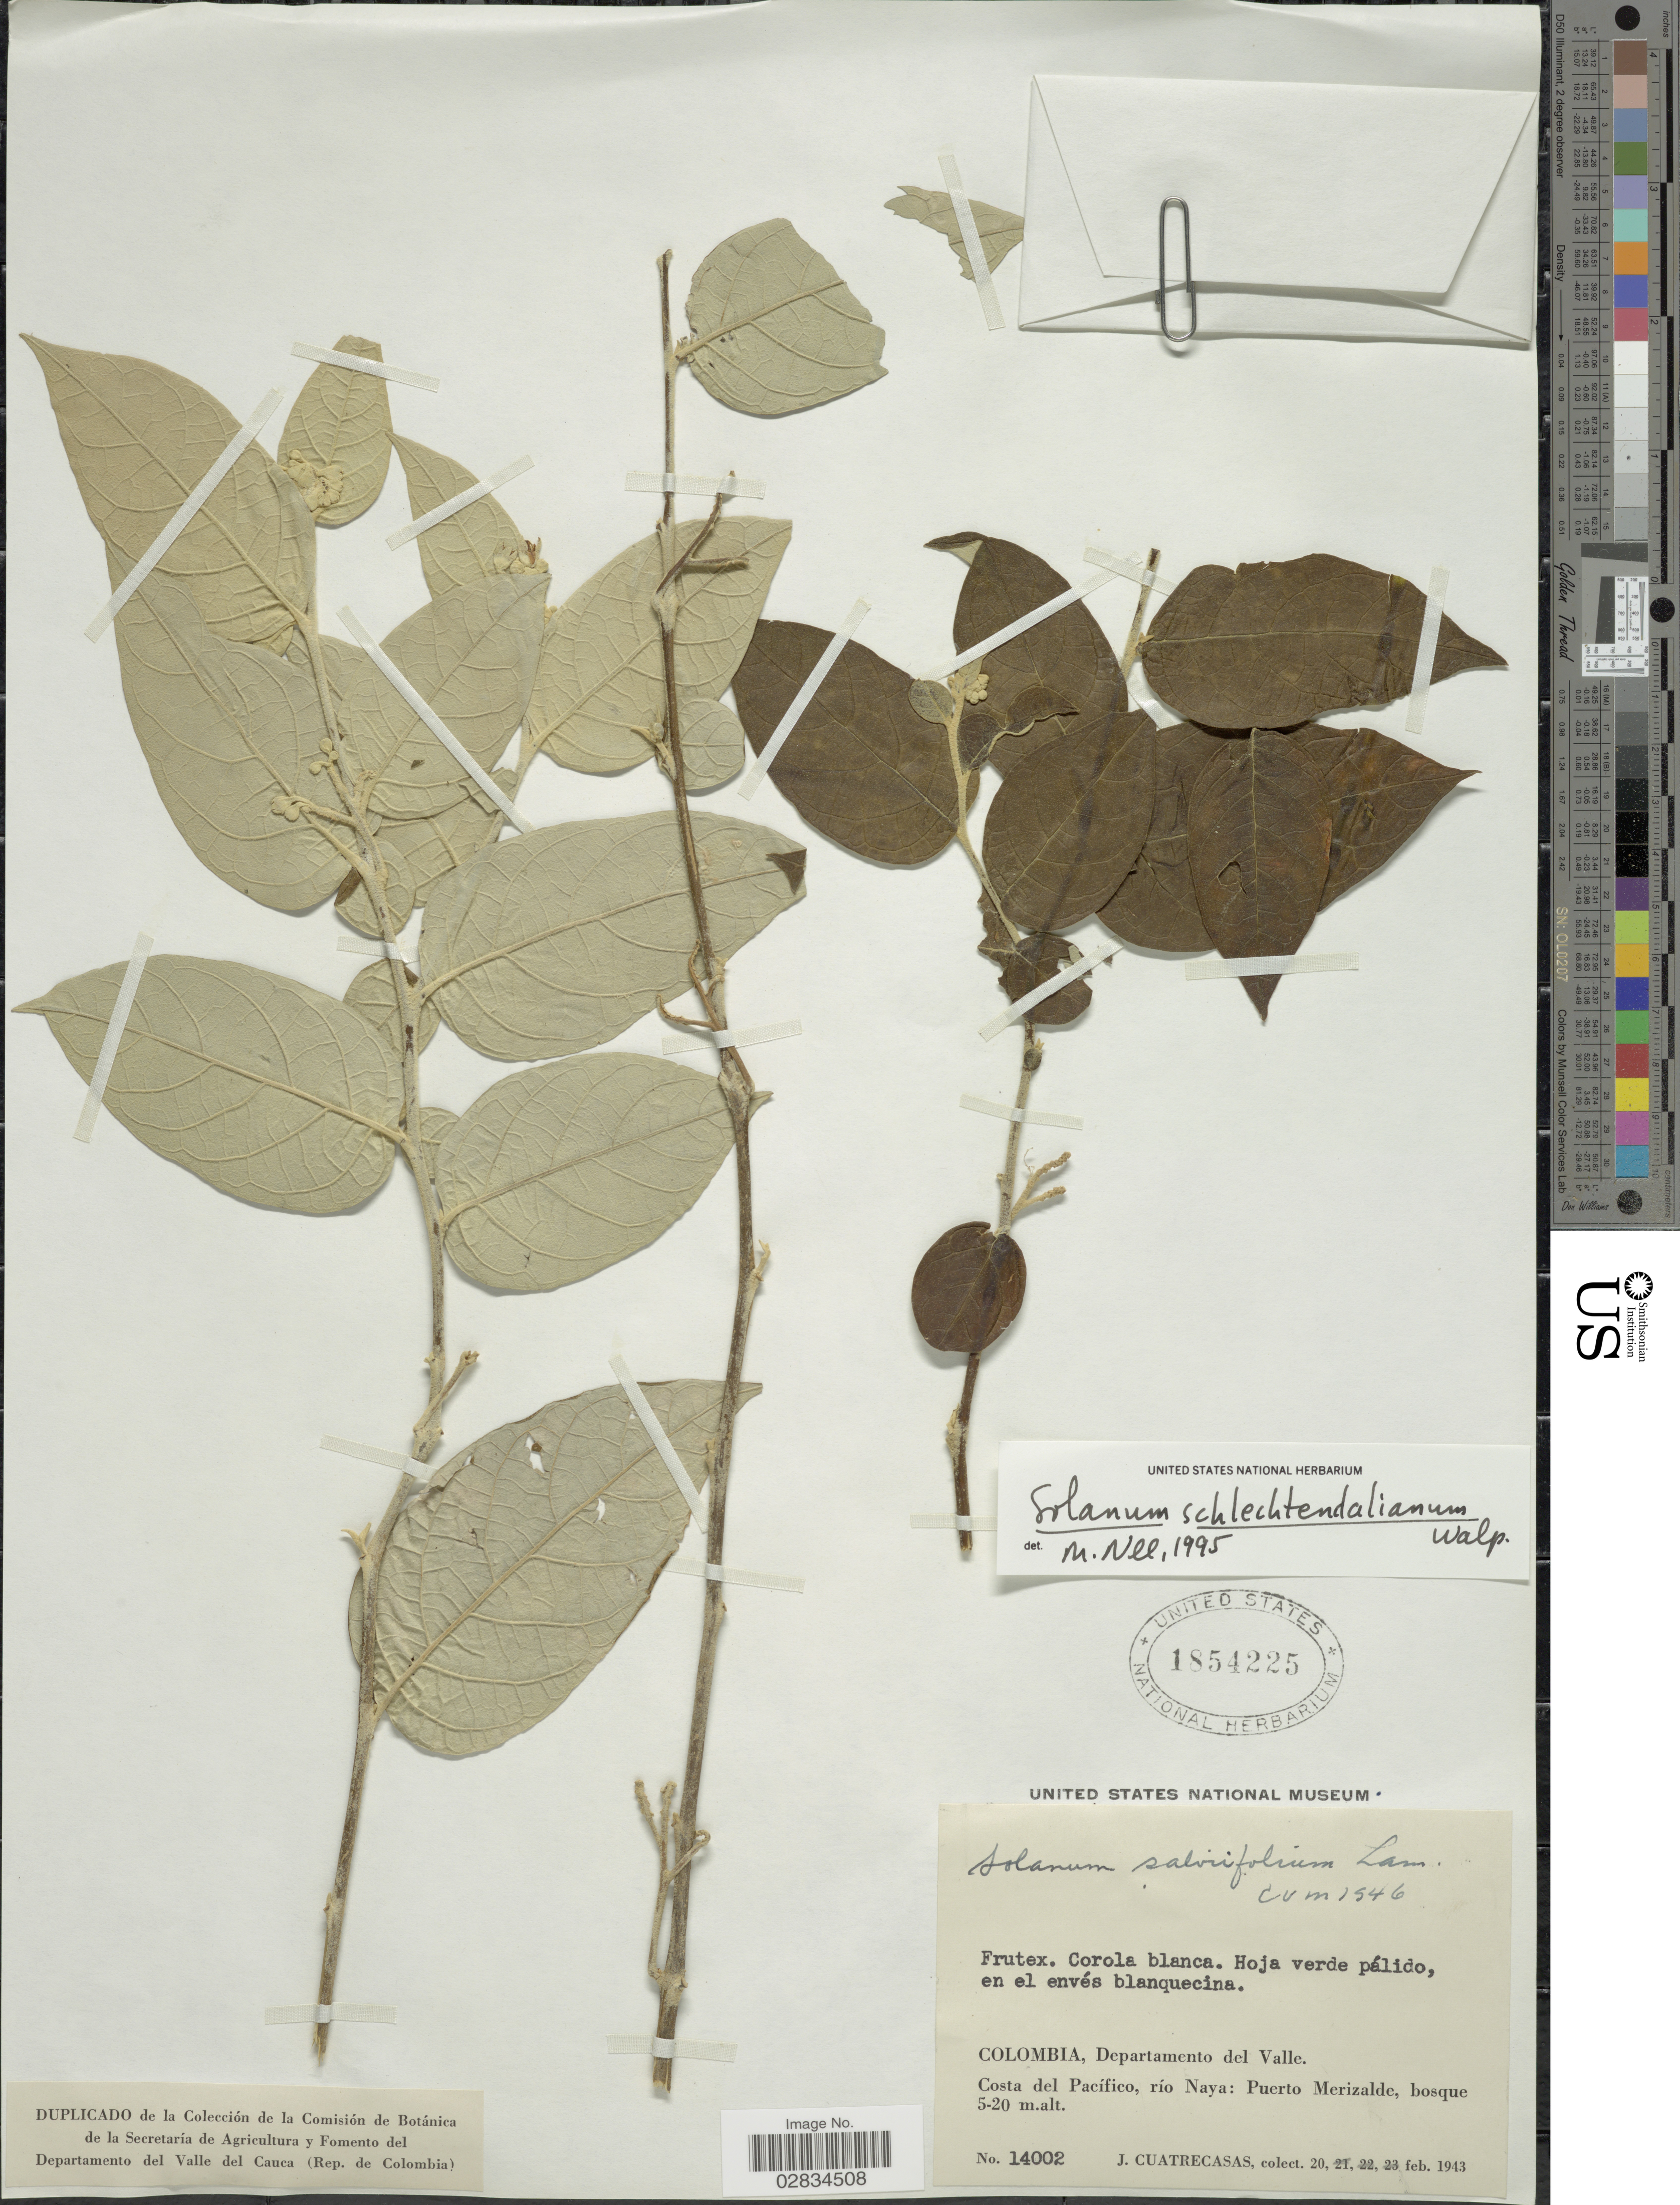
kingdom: Plantae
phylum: Tracheophyta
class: Magnoliopsida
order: Solanales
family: Solanaceae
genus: Solanum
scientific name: Solanum schlechtendalianum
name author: Walp.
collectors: J. Cuatrecasas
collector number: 14002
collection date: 1943-02-20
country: Colombia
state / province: Valle del Cauca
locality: Departamento del Valle. Costa del Pacífico, río Naya: Puerto Merizalde, bosque.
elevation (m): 5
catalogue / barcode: US 1854225